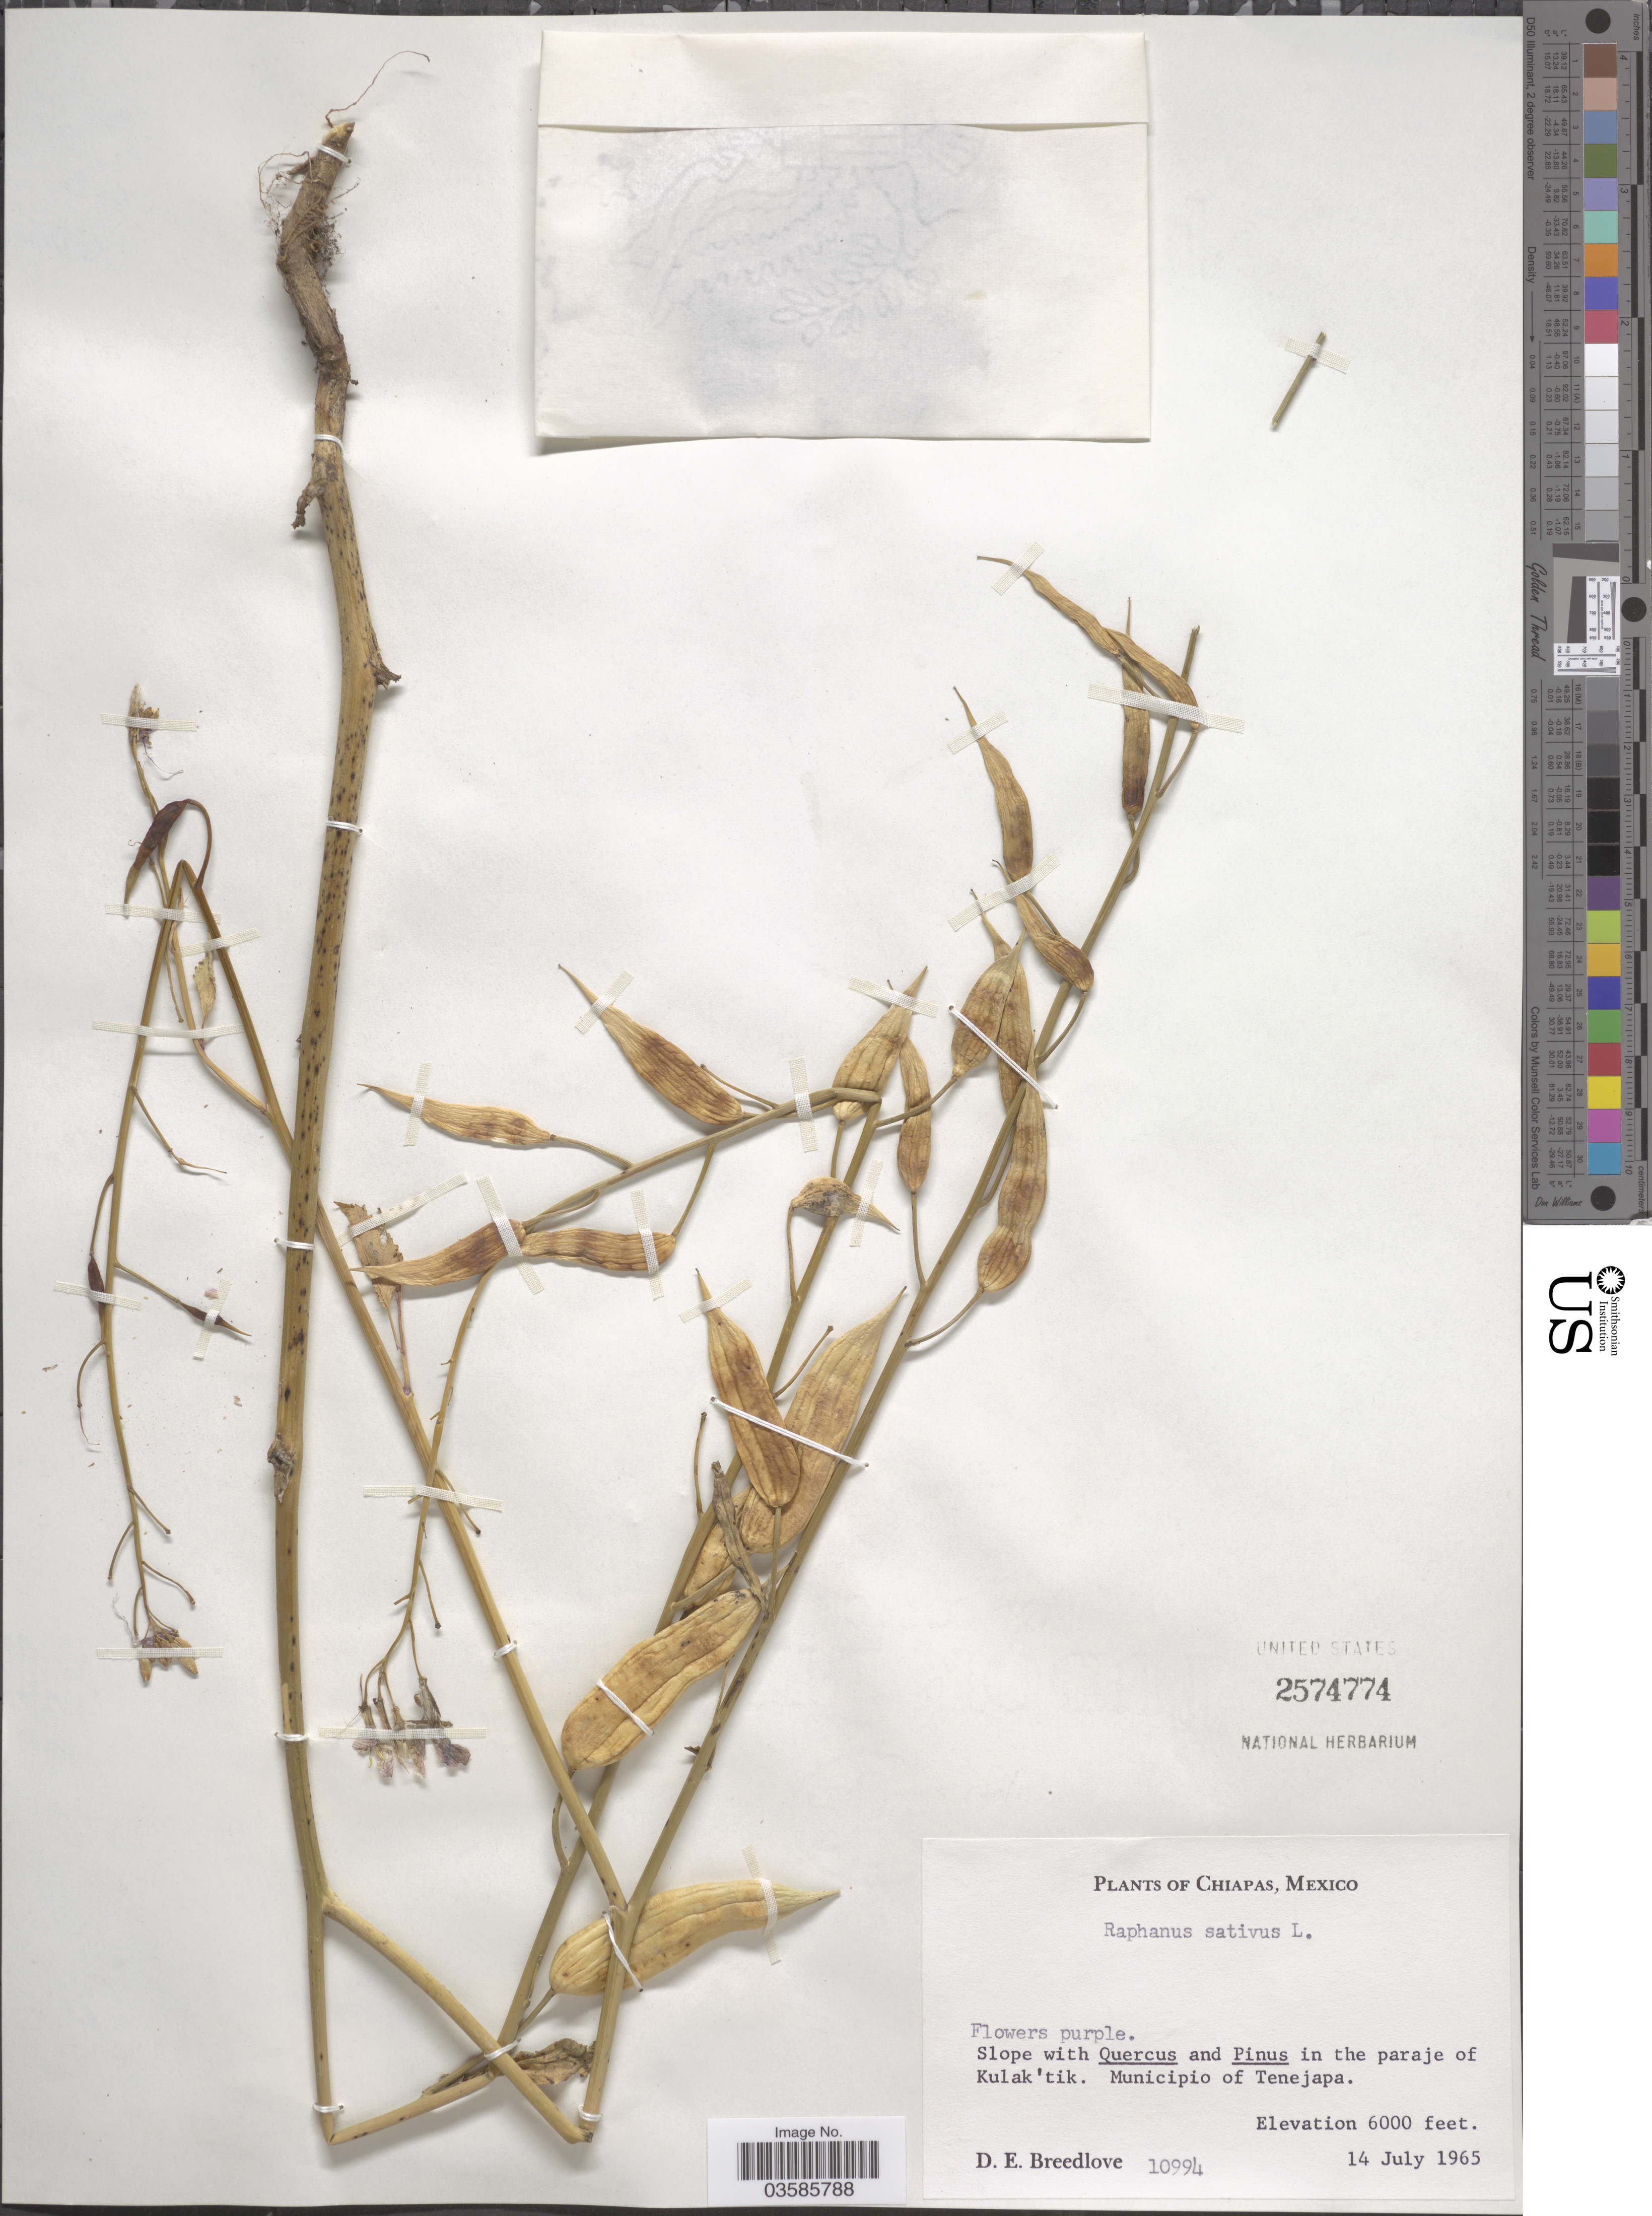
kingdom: Plantae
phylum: Tracheophyta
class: Magnoliopsida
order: Brassicales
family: Brassicaceae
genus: Raphanus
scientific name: Raphanus sativus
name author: L.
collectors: D. E. Breedlove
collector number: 10994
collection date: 1965-07-14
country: Mexico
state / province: Chiapas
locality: In the paraje of Kulak 'tik. Municipio of Tenejapa.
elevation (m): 1829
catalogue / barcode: US 2574774